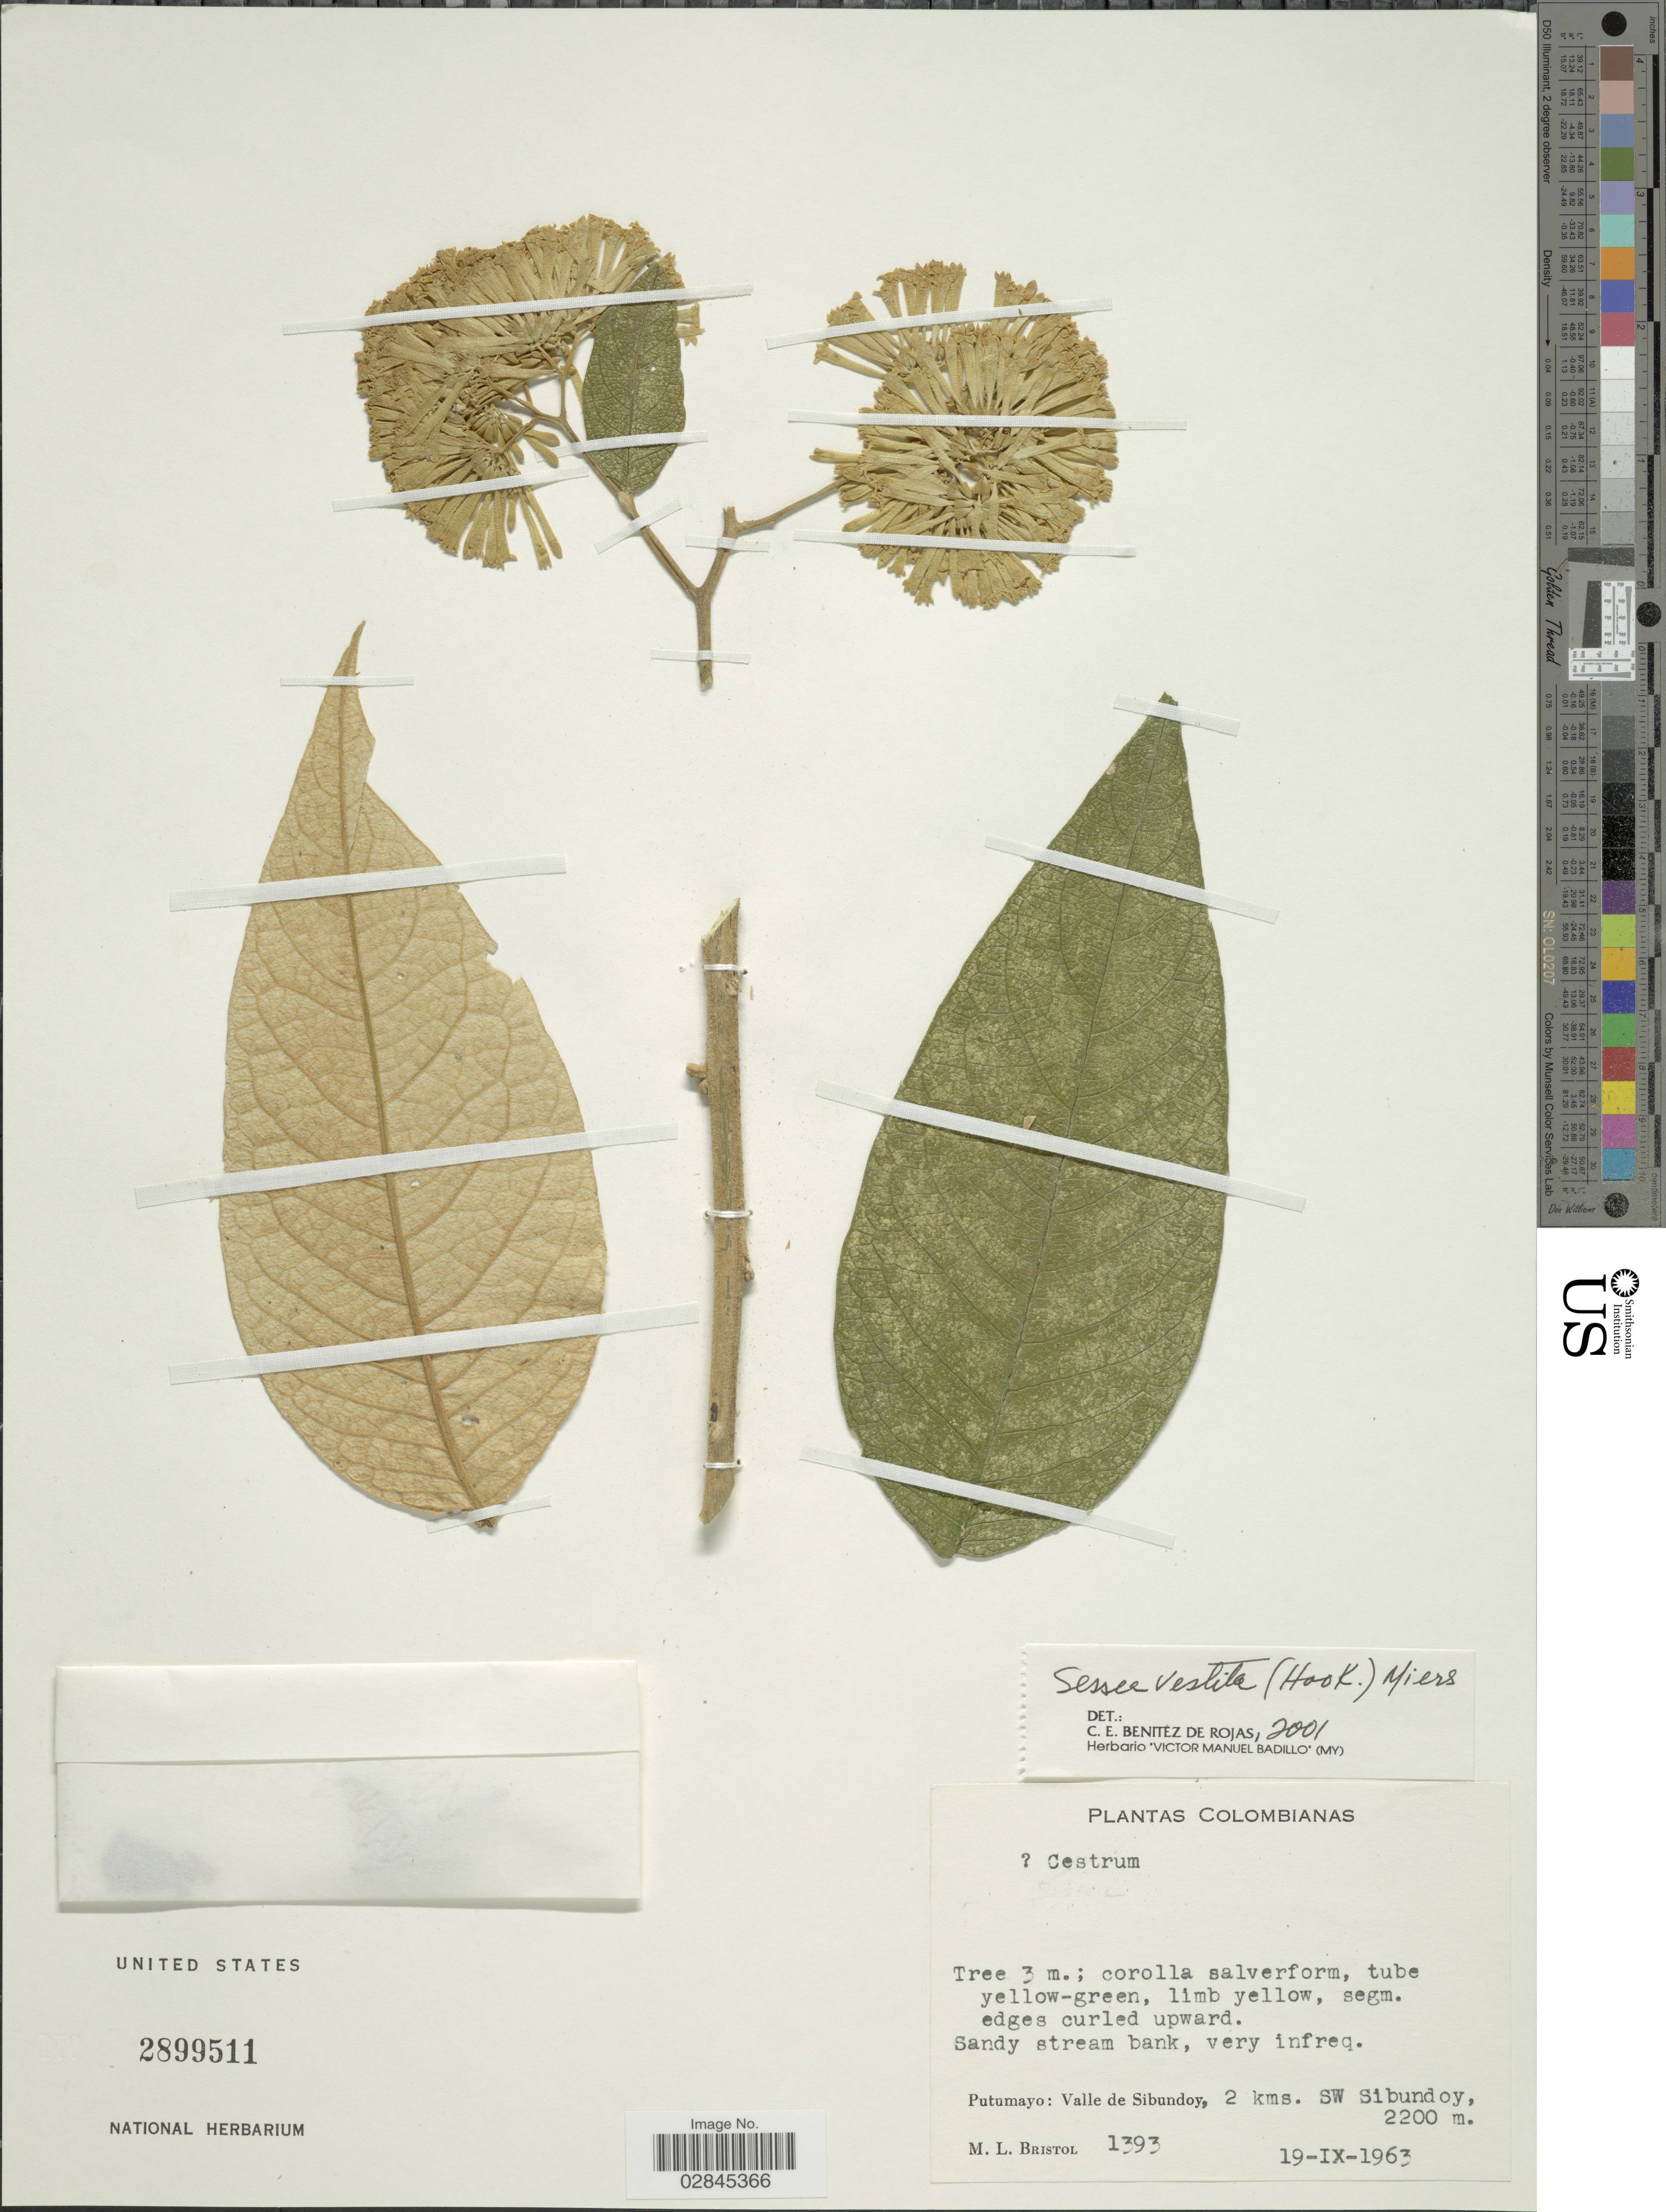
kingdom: Plantae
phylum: Tracheophyta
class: Magnoliopsida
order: Solanales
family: Solanaceae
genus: Cestrum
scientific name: Cestrum vestitum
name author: Hook.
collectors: M. L. Bristol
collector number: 1393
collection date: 1963-09-19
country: Colombia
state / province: Putumayo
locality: Valle de Sibundoy, 2 kms. SW Sibundoy.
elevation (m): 2200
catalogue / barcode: US 2899511